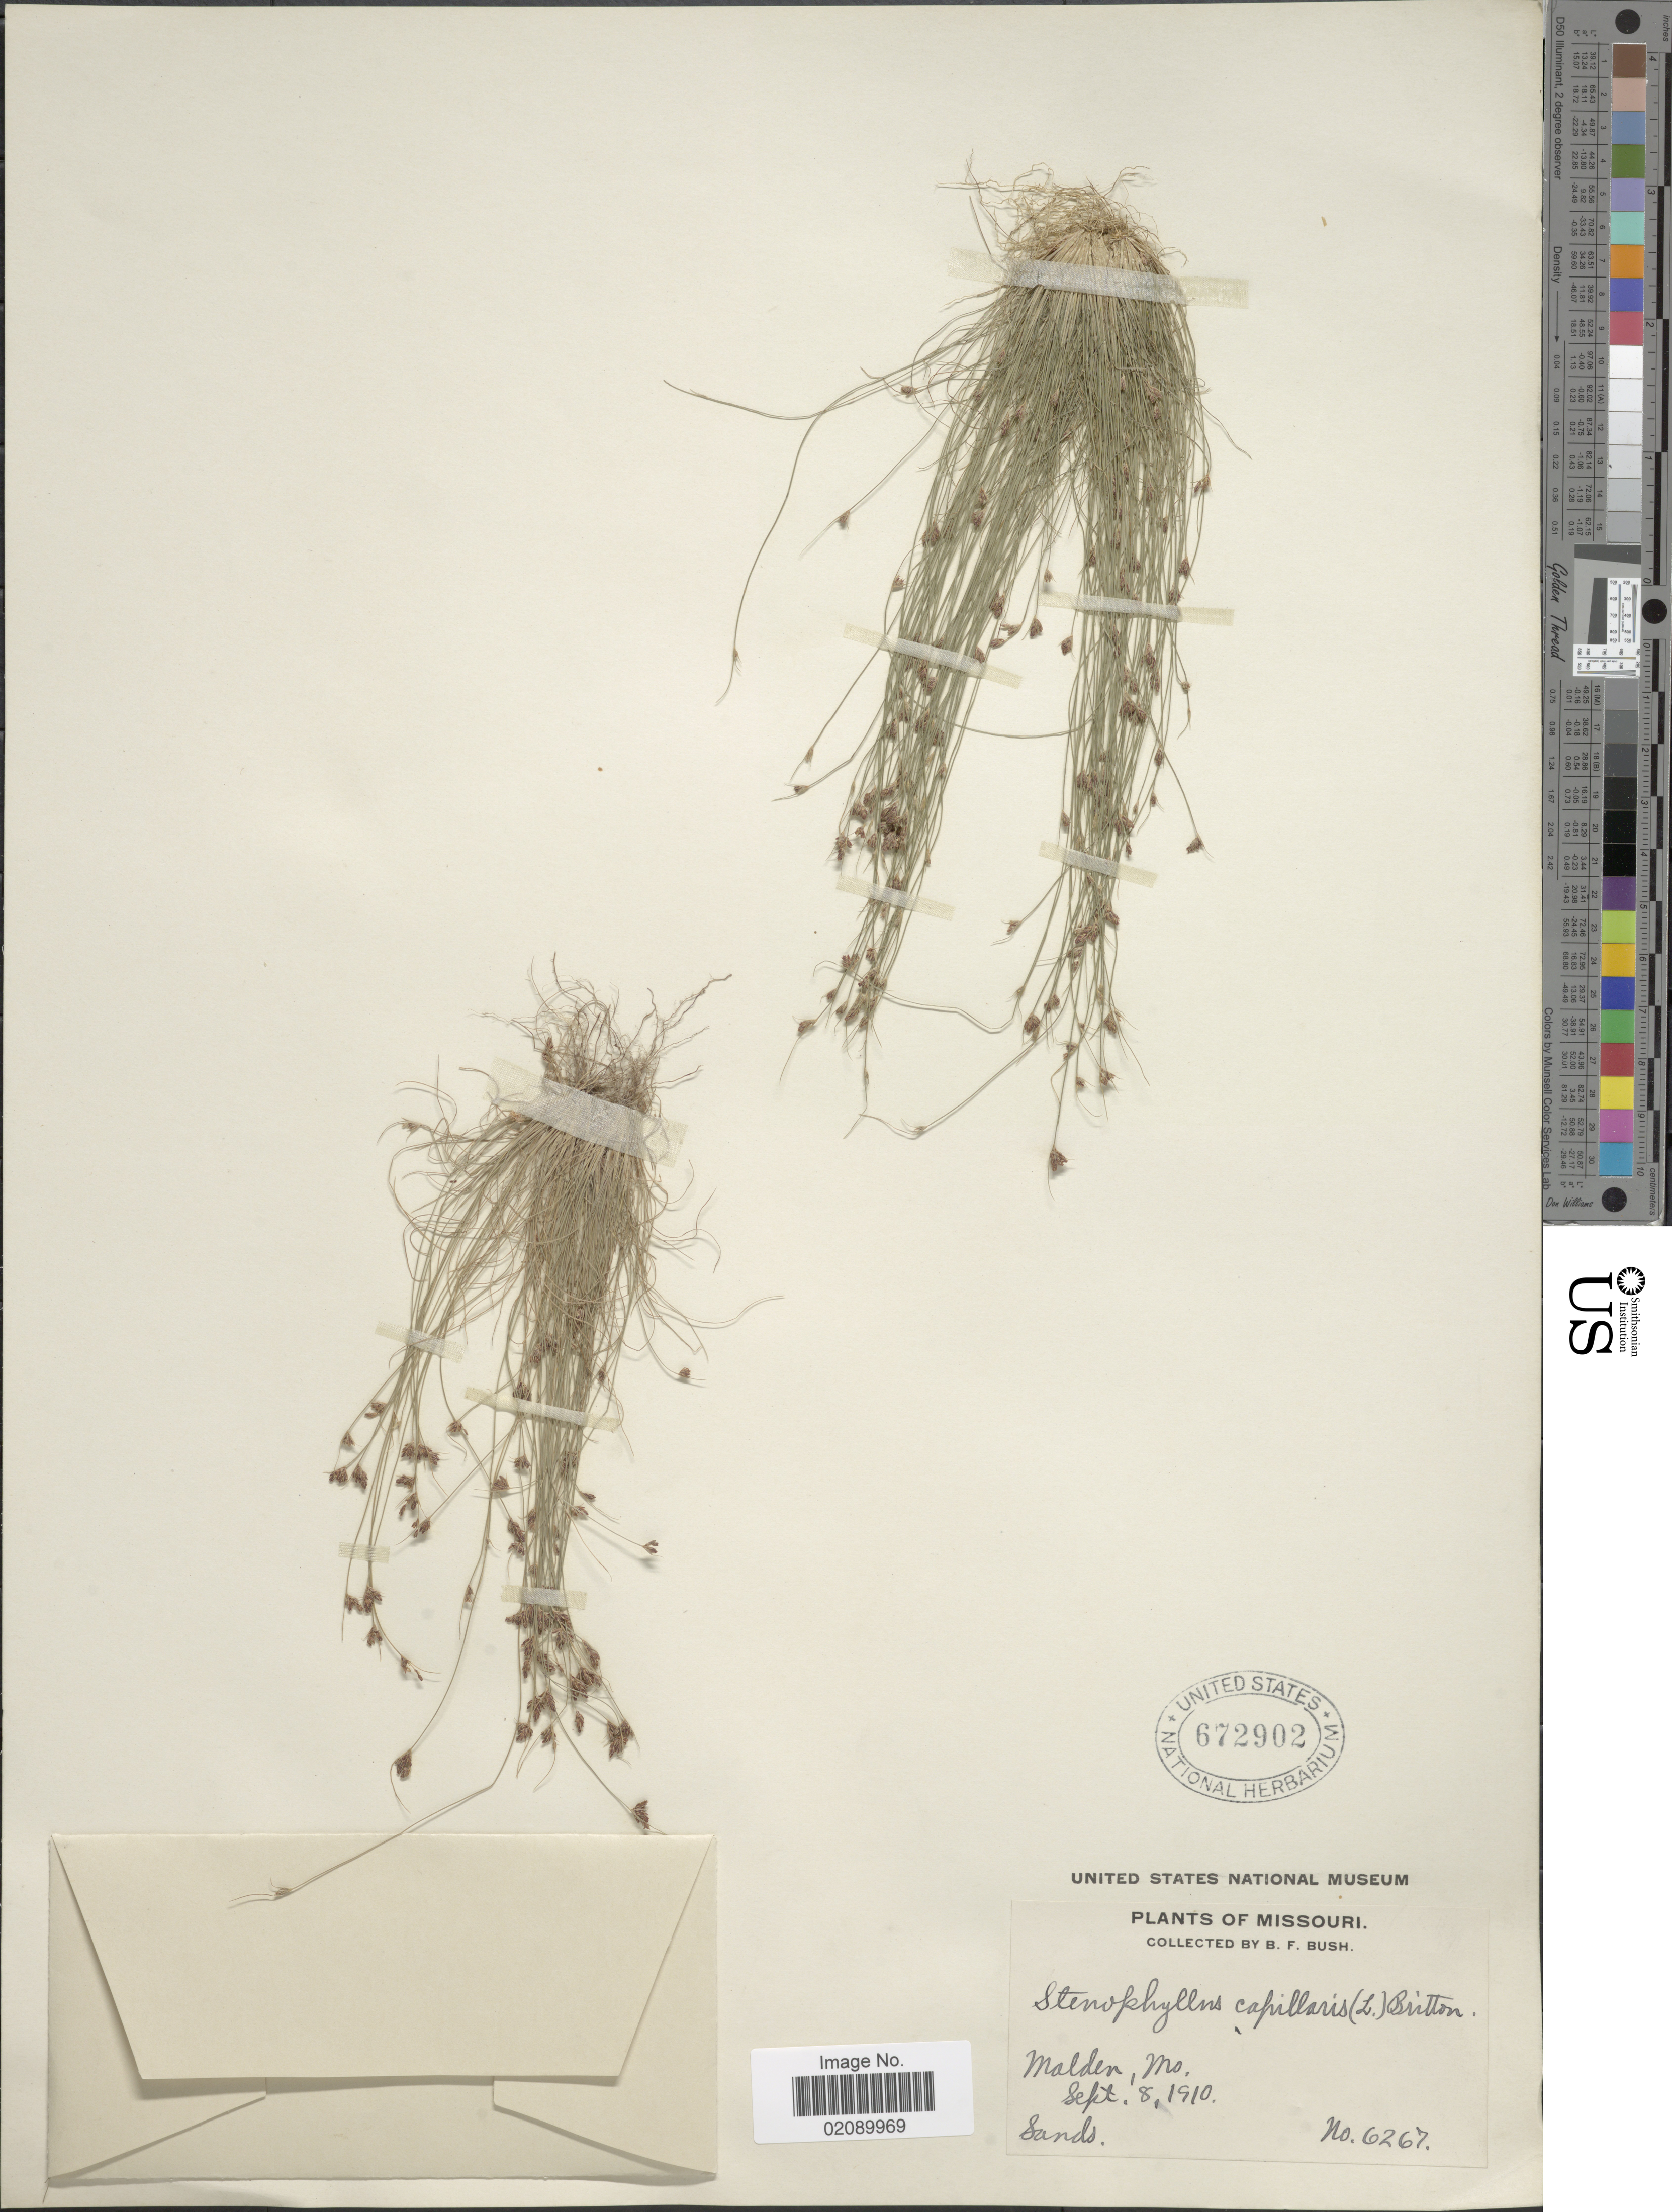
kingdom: Plantae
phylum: Tracheophyta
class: Liliopsida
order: Poales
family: Cyperaceae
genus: Bulbostylis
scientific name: Bulbostylis capillaris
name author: (L.) Kunth ex C.B. Clarke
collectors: B. F. Bush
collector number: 6267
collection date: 1910-09-08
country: United States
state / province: Missouri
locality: Malden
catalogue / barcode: US 672902